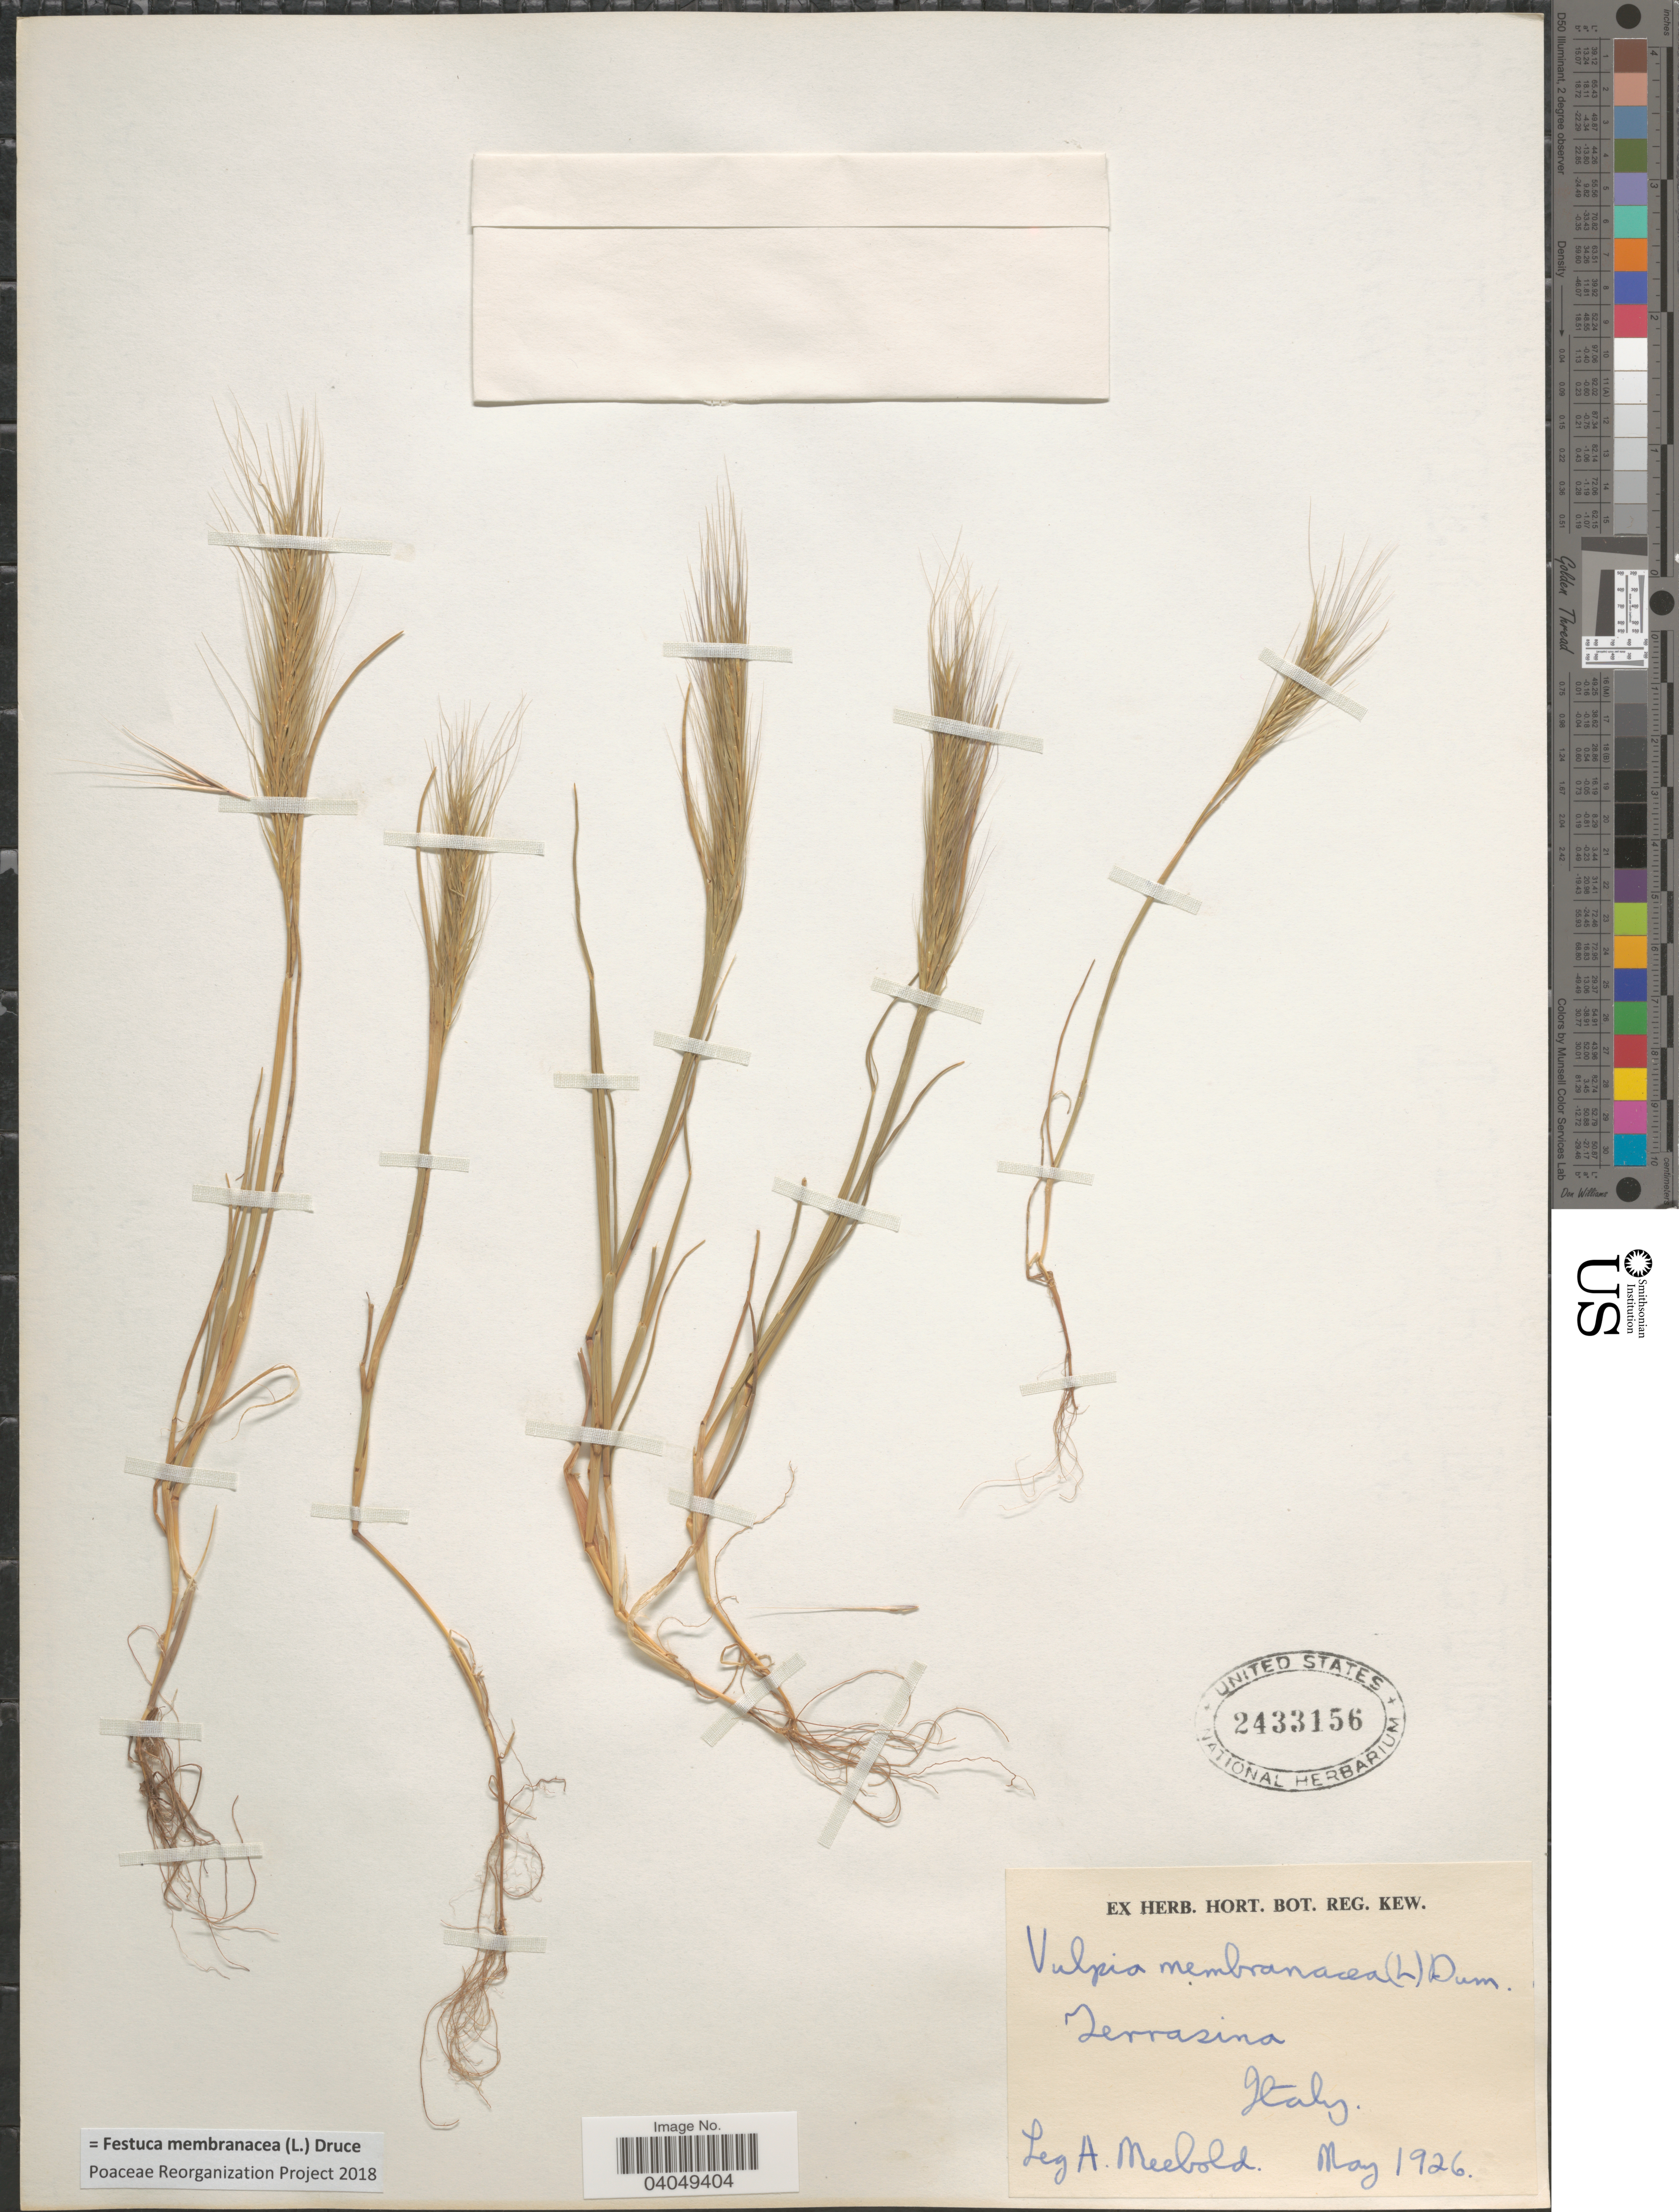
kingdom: Plantae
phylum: Tracheophyta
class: Liliopsida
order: Poales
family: Poaceae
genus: Festuca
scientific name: Festuca membranacea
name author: Kit.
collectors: A. Meebold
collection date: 1926-05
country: Italy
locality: Terrasina.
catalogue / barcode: US 2433156